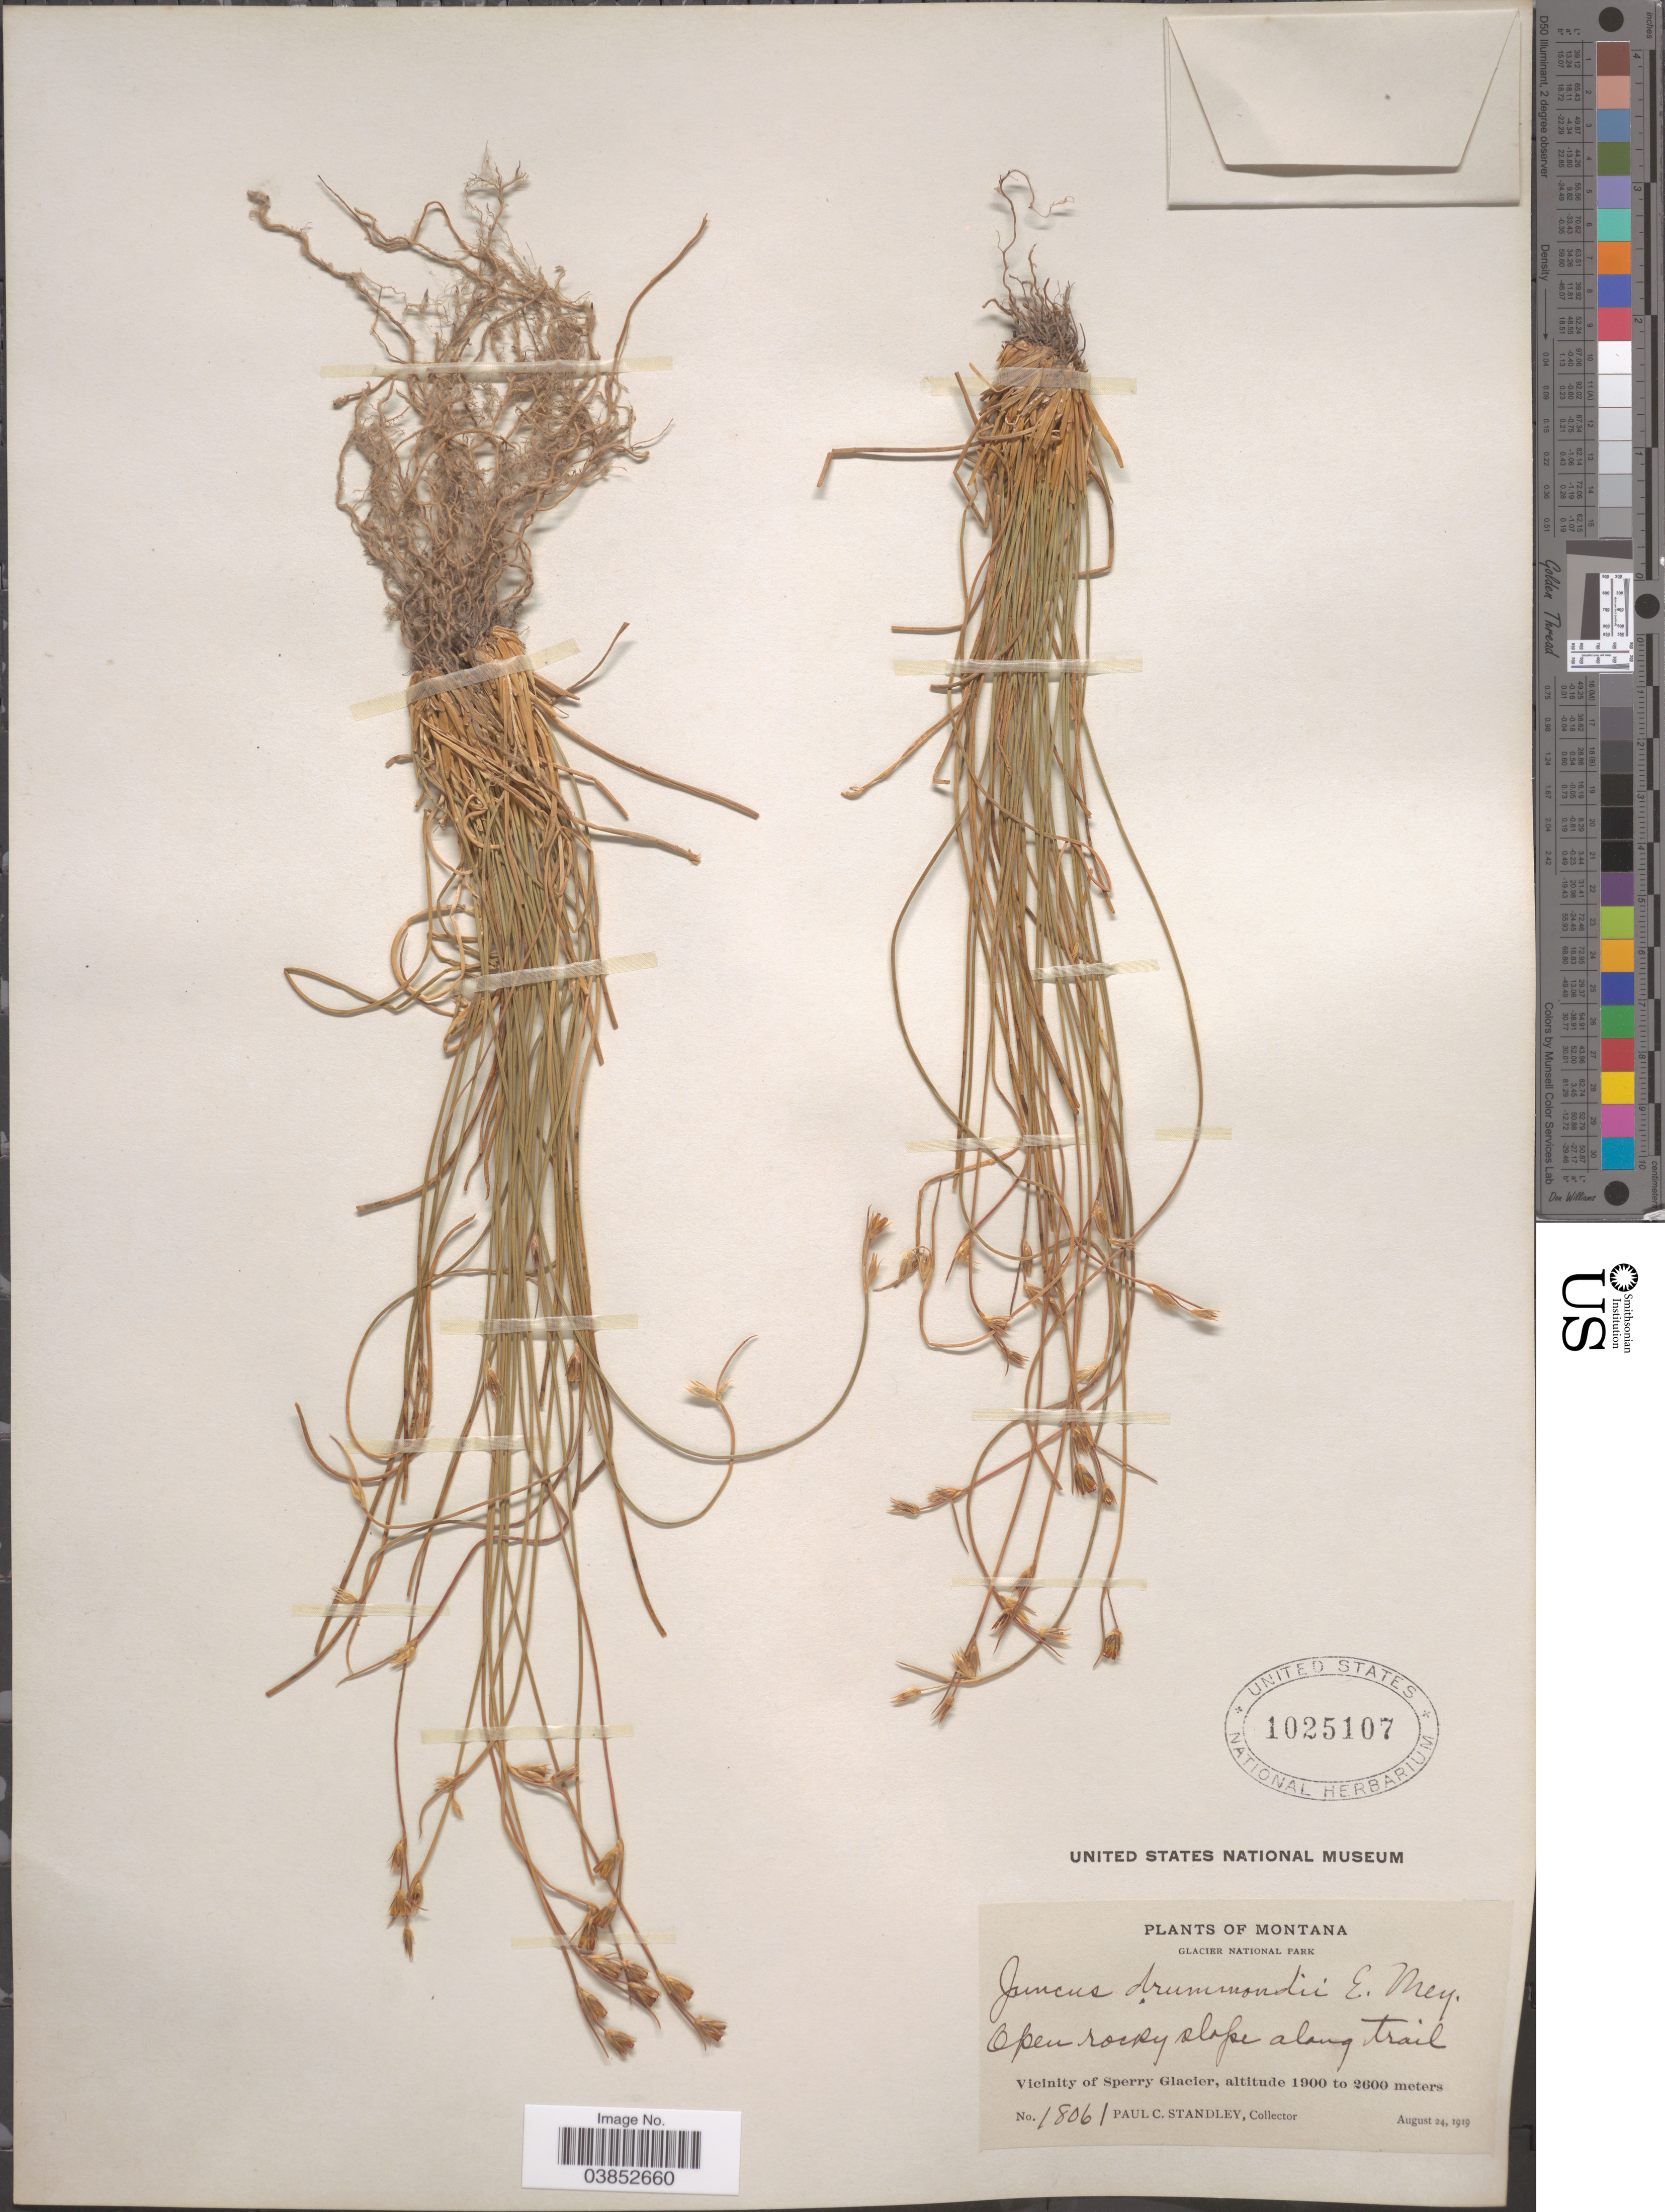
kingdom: Plantae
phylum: Tracheophyta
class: Liliopsida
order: Poales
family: Juncaceae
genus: Juncus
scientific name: Juncus drummondii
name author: E. Mey.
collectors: P. C. Standley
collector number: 18061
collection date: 1919-08-24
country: United States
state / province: Montana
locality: Glacier National Park. Vicinity of Sperry Glacier.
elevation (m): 1900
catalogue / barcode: US 1025107